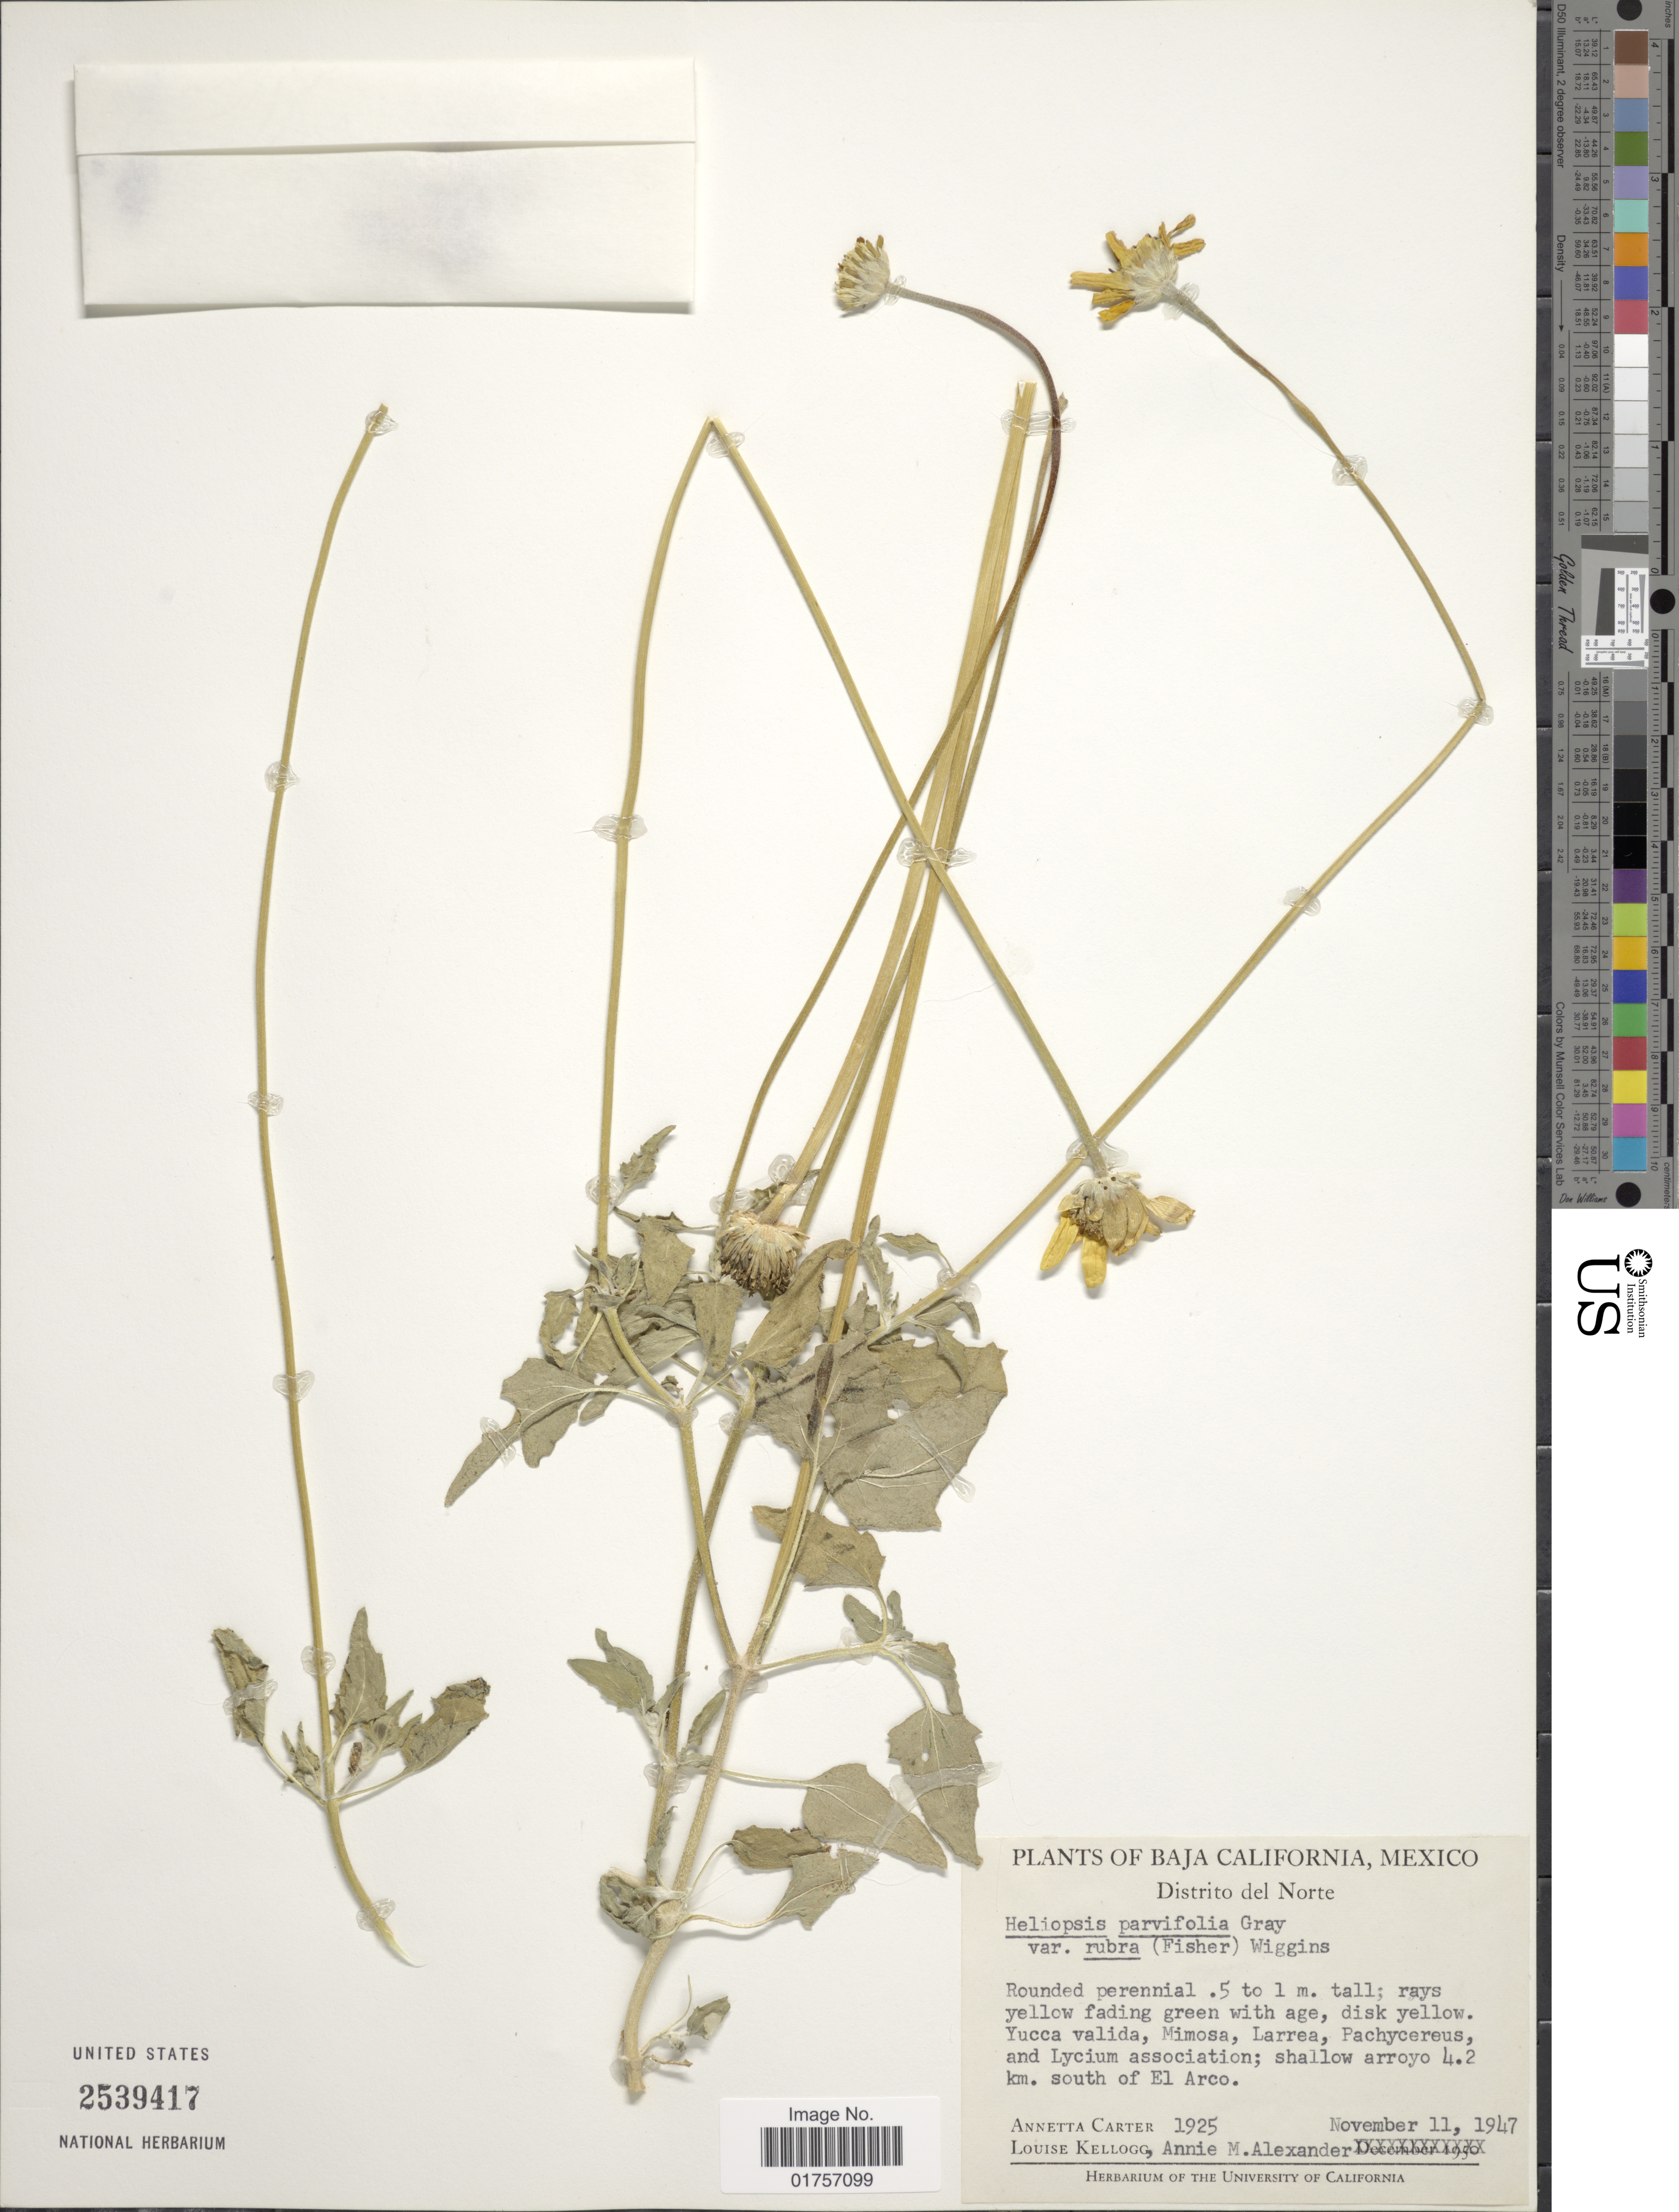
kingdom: Plantae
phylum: Tracheophyta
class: Magnoliopsida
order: Asterales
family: Asteraceae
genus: Heliopsis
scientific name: Heliopsis parvifolia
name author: A. Gray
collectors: A. Carter, L. Kellogg & A. M. Alexander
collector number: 1925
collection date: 1947-11-11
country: Mexico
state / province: Baja California Norte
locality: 4.2 km. south of El Arco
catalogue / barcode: US 2539417